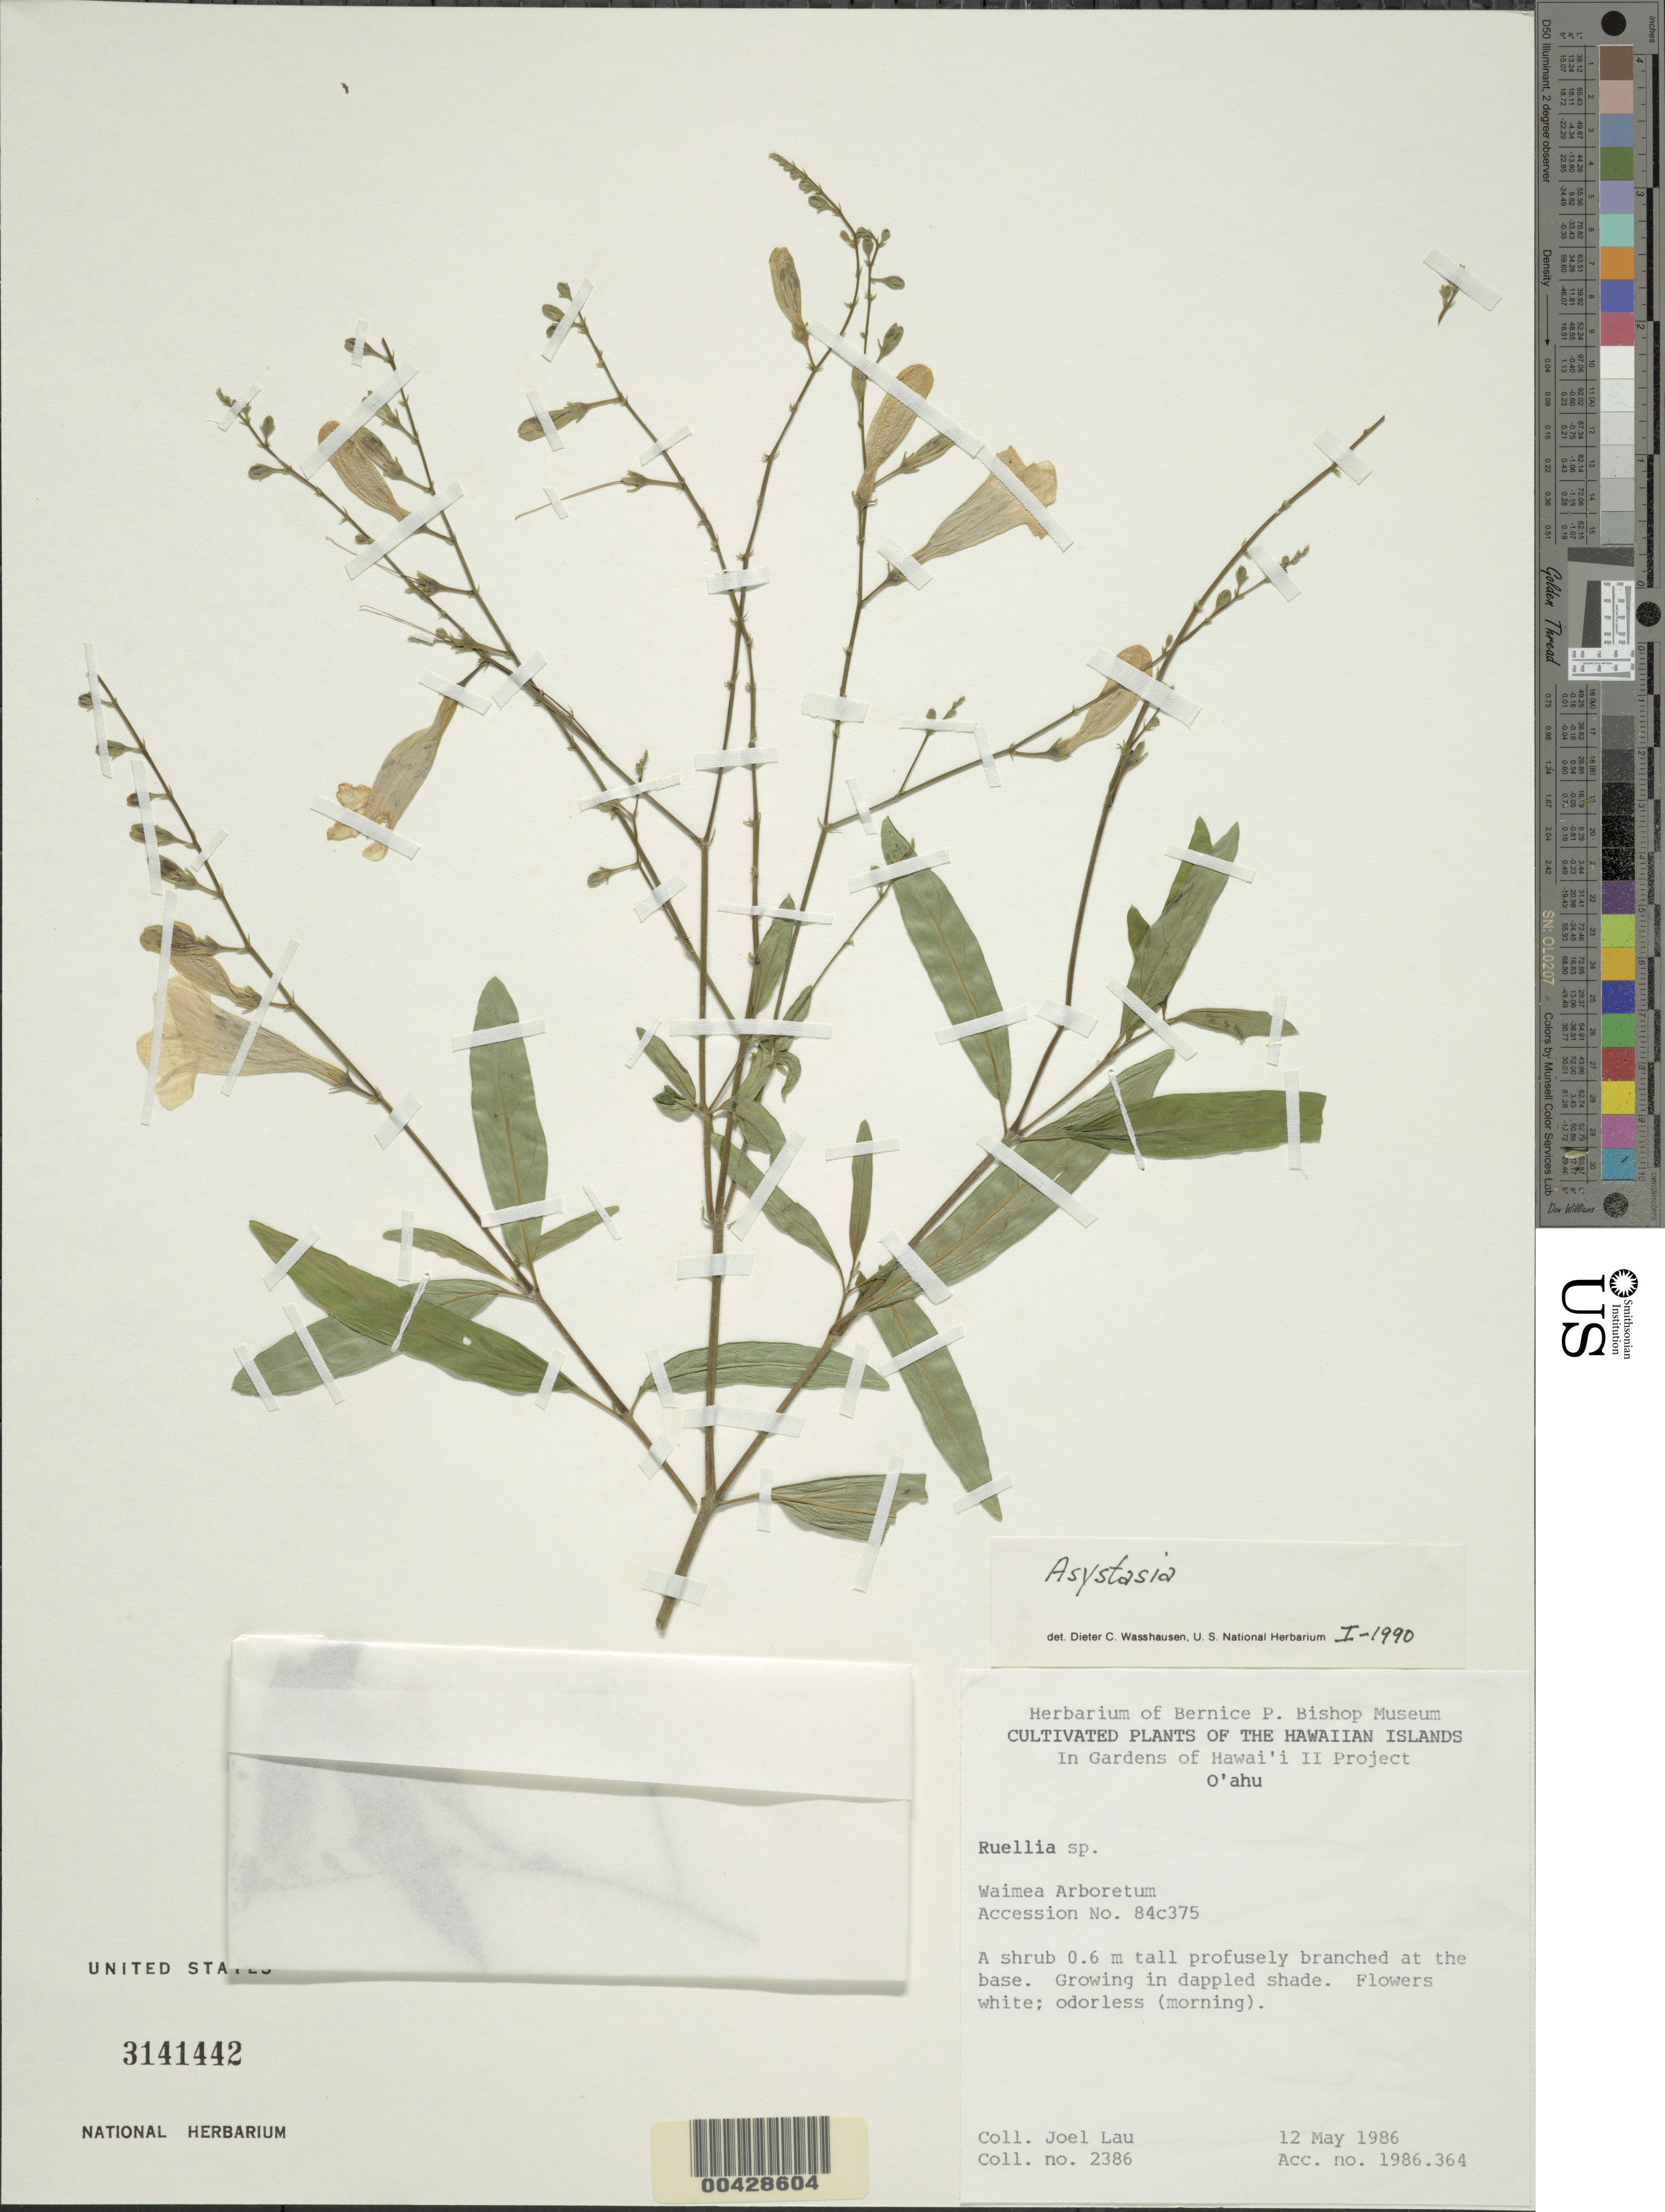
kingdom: Plantae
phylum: Tracheophyta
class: Magnoliopsida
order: Lamiales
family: Acanthaceae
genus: Asystasia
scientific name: Asystasia sp.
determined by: Wasshausen, Dieter C., (BOT), Smithsonian Institution - National Museum of Natural History (UNITED STATES)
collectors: J. Lau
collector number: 2386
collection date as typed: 12 May 1986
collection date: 1986-05-12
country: United States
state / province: Hawaii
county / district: Honolulu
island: Oahu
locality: in gardens of Hawaii II Project, Waimea Arboretum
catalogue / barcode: US 3141442